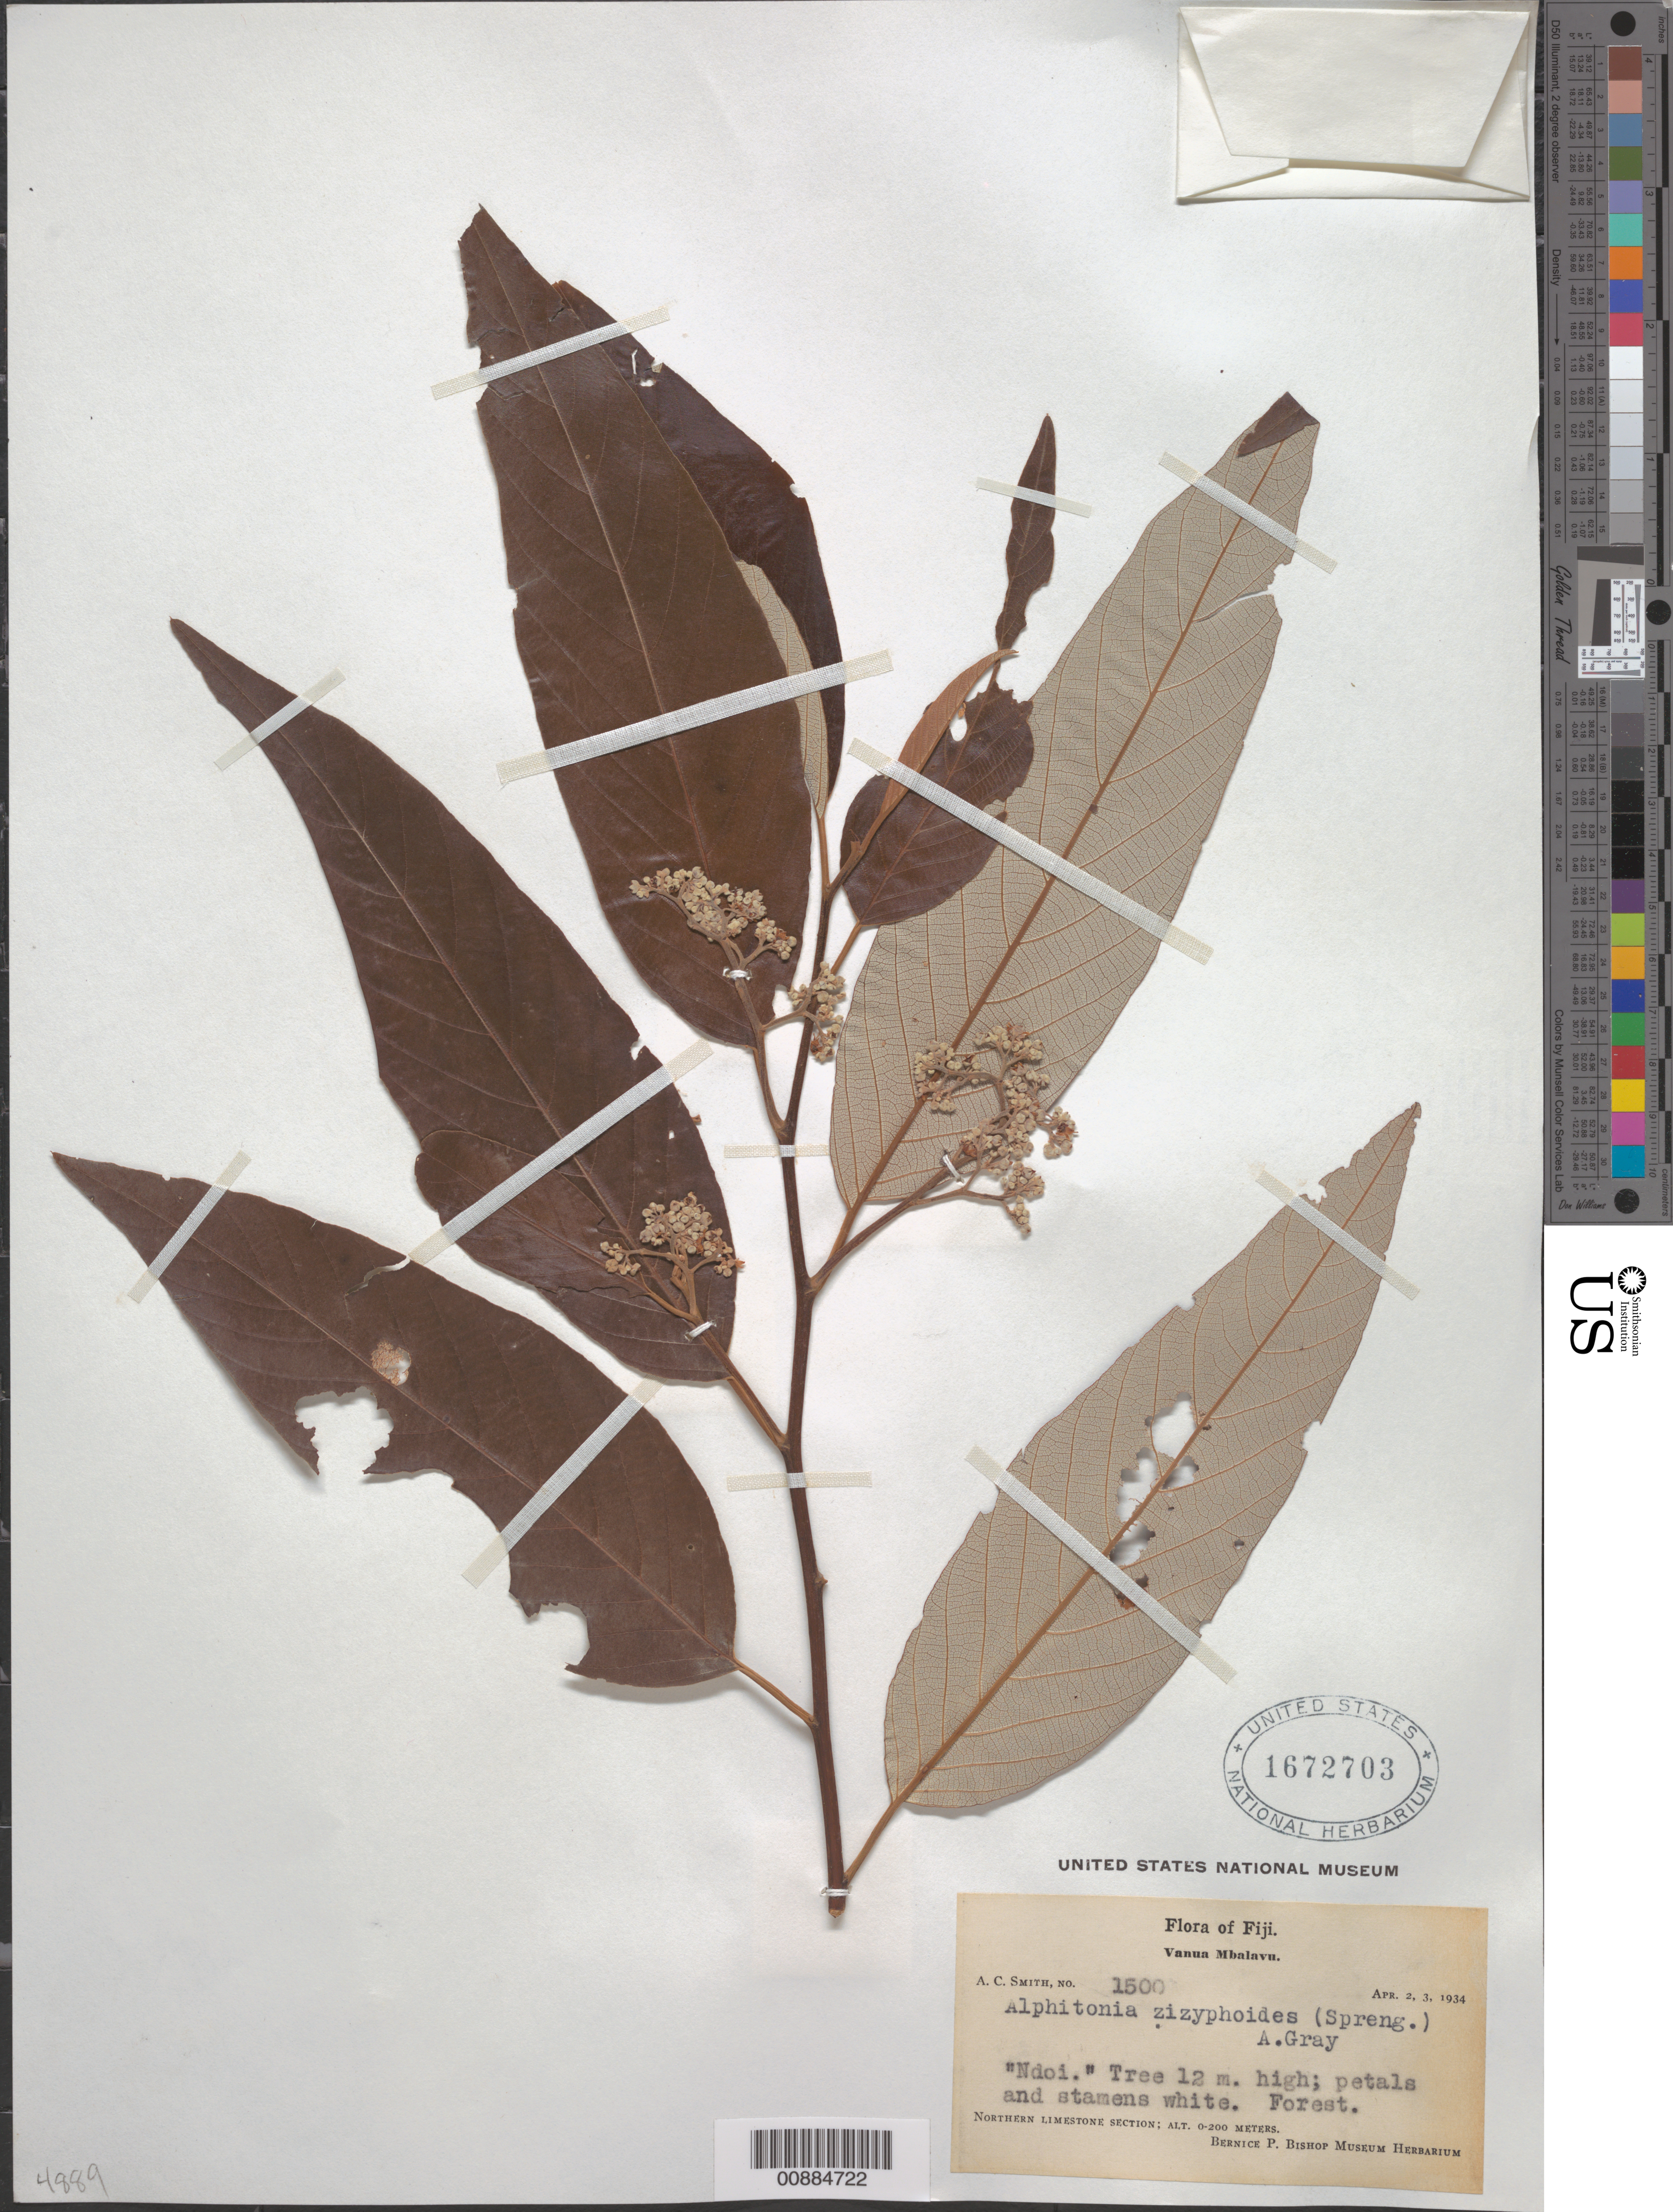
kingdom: Plantae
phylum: Tracheophyta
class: Magnoliopsida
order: Rosales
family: Rhamnaceae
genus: Alphitonia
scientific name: Alphitonia zizyphoides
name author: (Sol. ex Spreng.) A. Gray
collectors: C. A. Smith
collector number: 1500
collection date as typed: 02 Apr 1934 to 03 Apr 1934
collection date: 1934-04-02/1934-04-03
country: Fiji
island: Vanua Balavu [Mbalavu]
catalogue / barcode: US 1672703